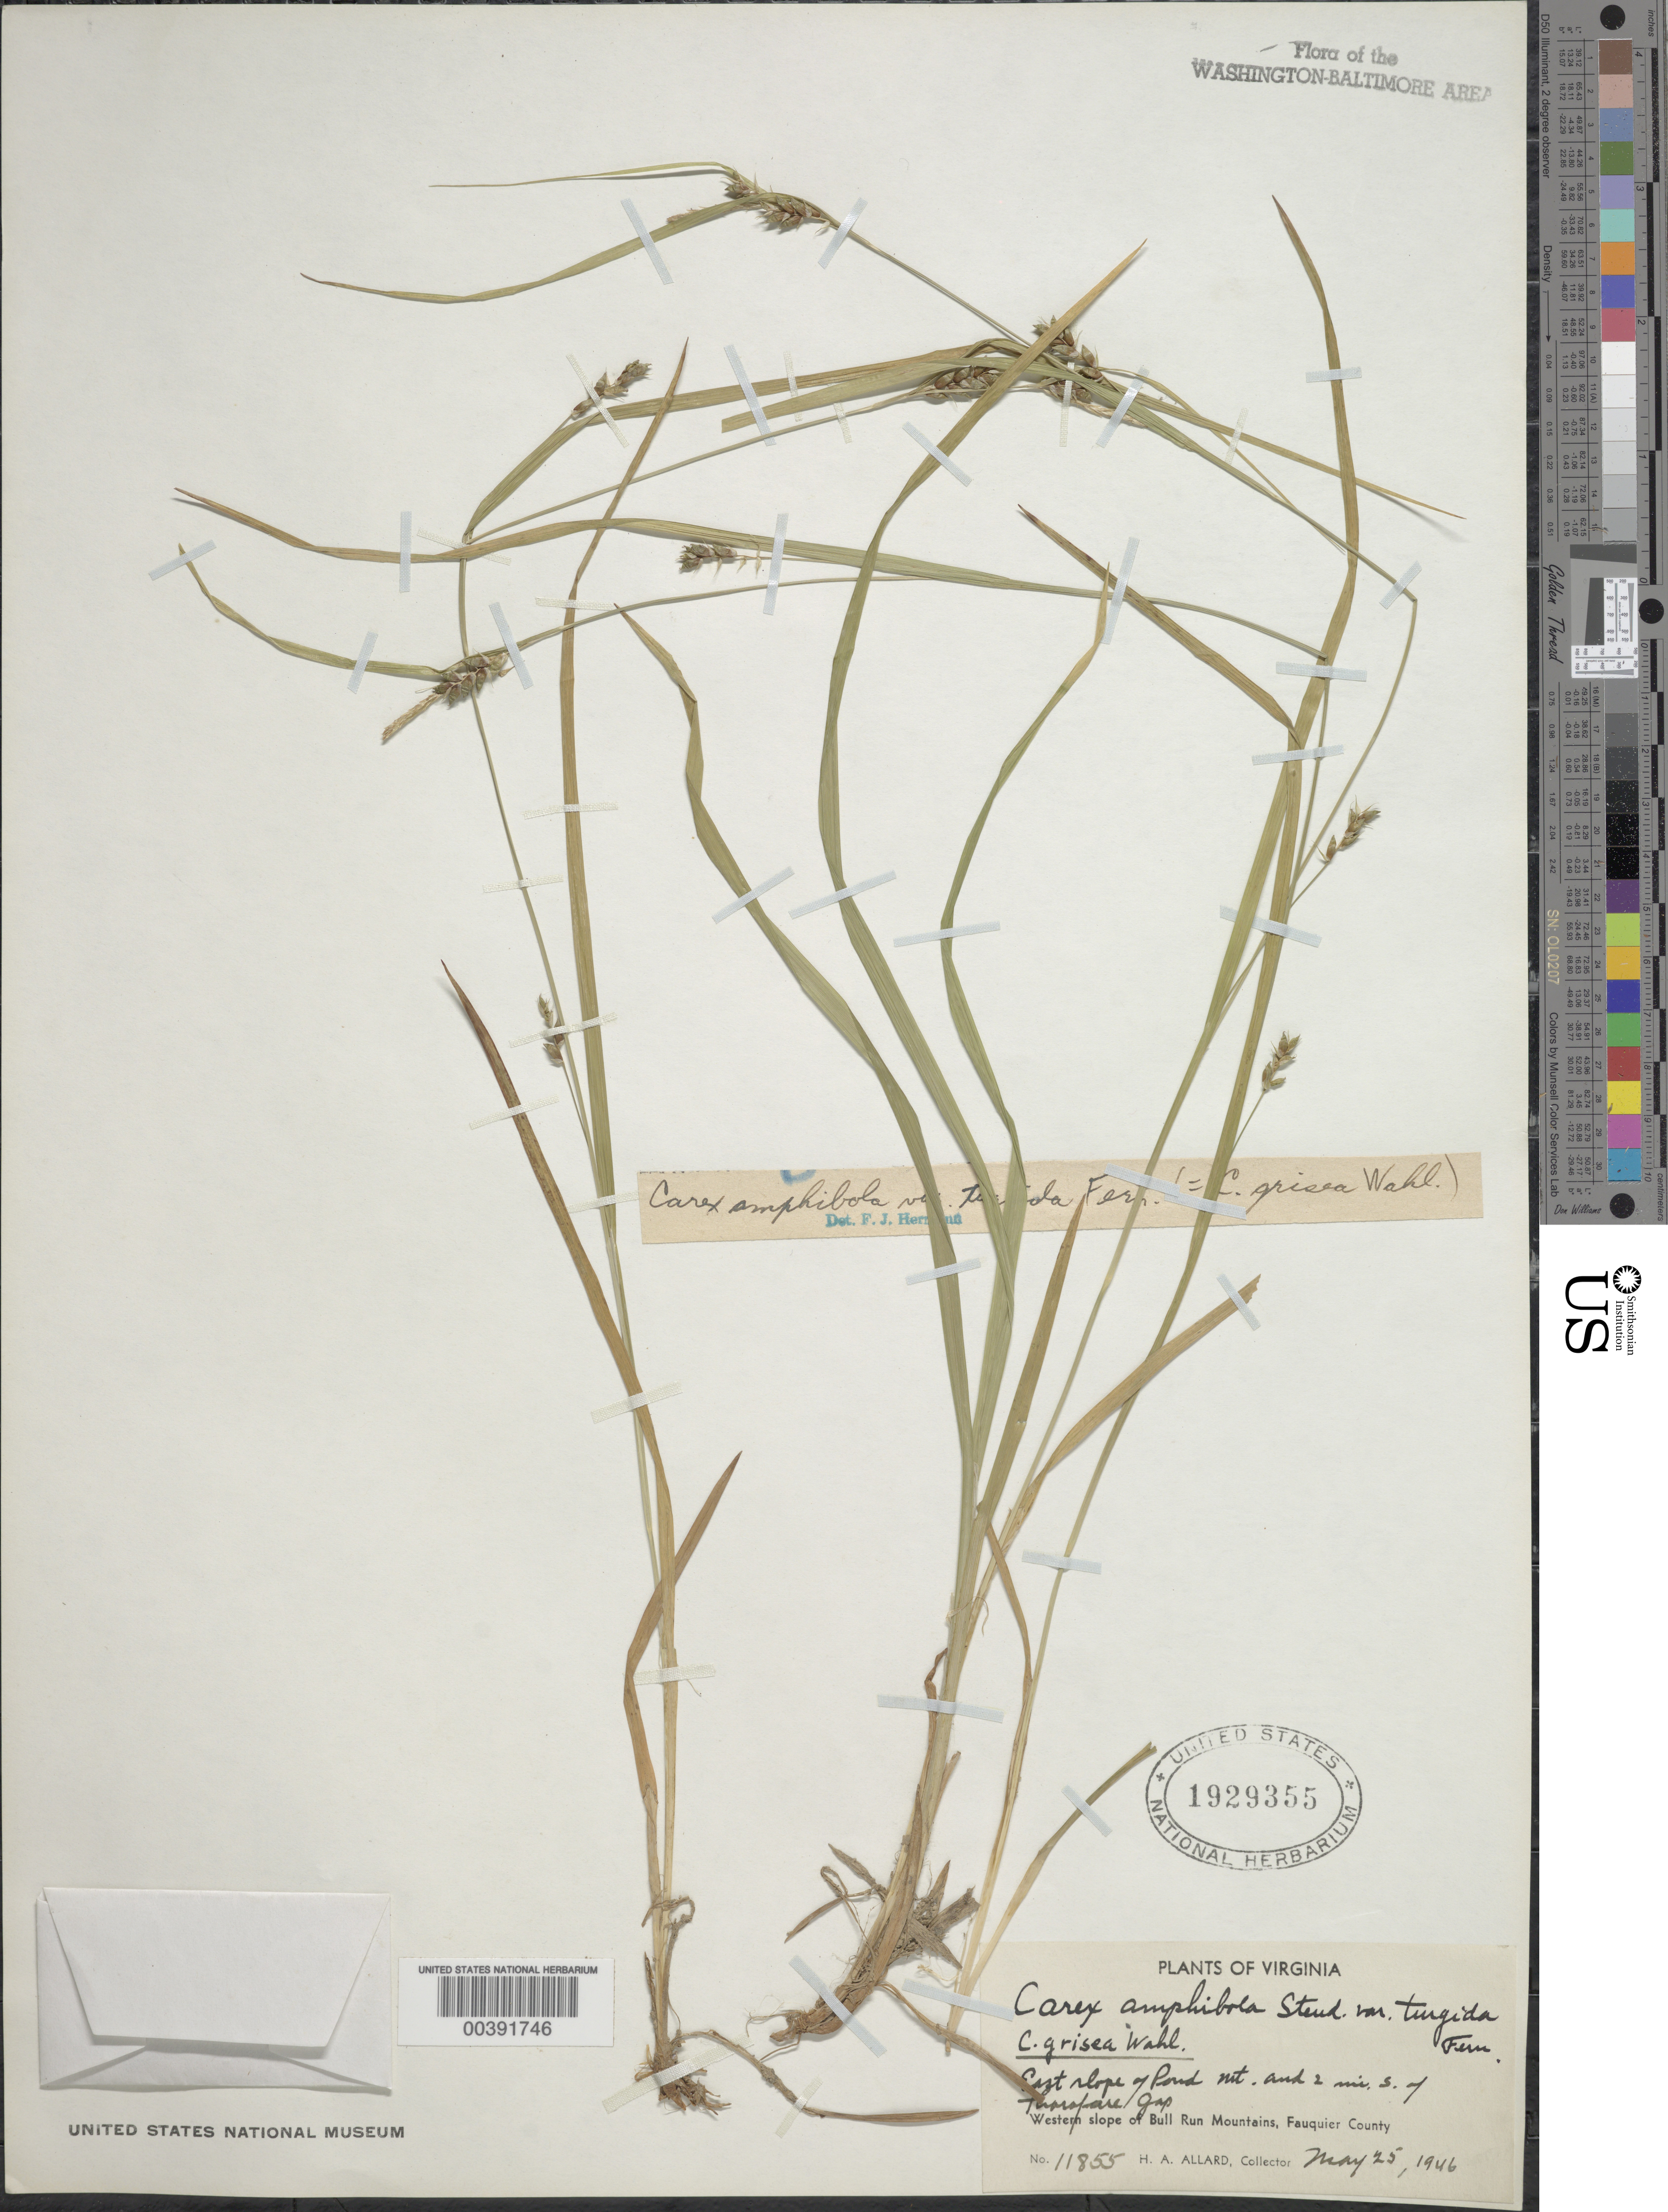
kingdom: Plantae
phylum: Tracheophyta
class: Liliopsida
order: Poales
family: Cyperaceae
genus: Carex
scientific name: Carex grisea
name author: Wahlenb.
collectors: H. A. Allard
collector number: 11855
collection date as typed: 25 May 1946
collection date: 1946-05-25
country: United States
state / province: Virginia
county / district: Fauquier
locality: Pond Mountain, south of Thorofare Gap Bull Run Mts.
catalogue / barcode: US 1929355